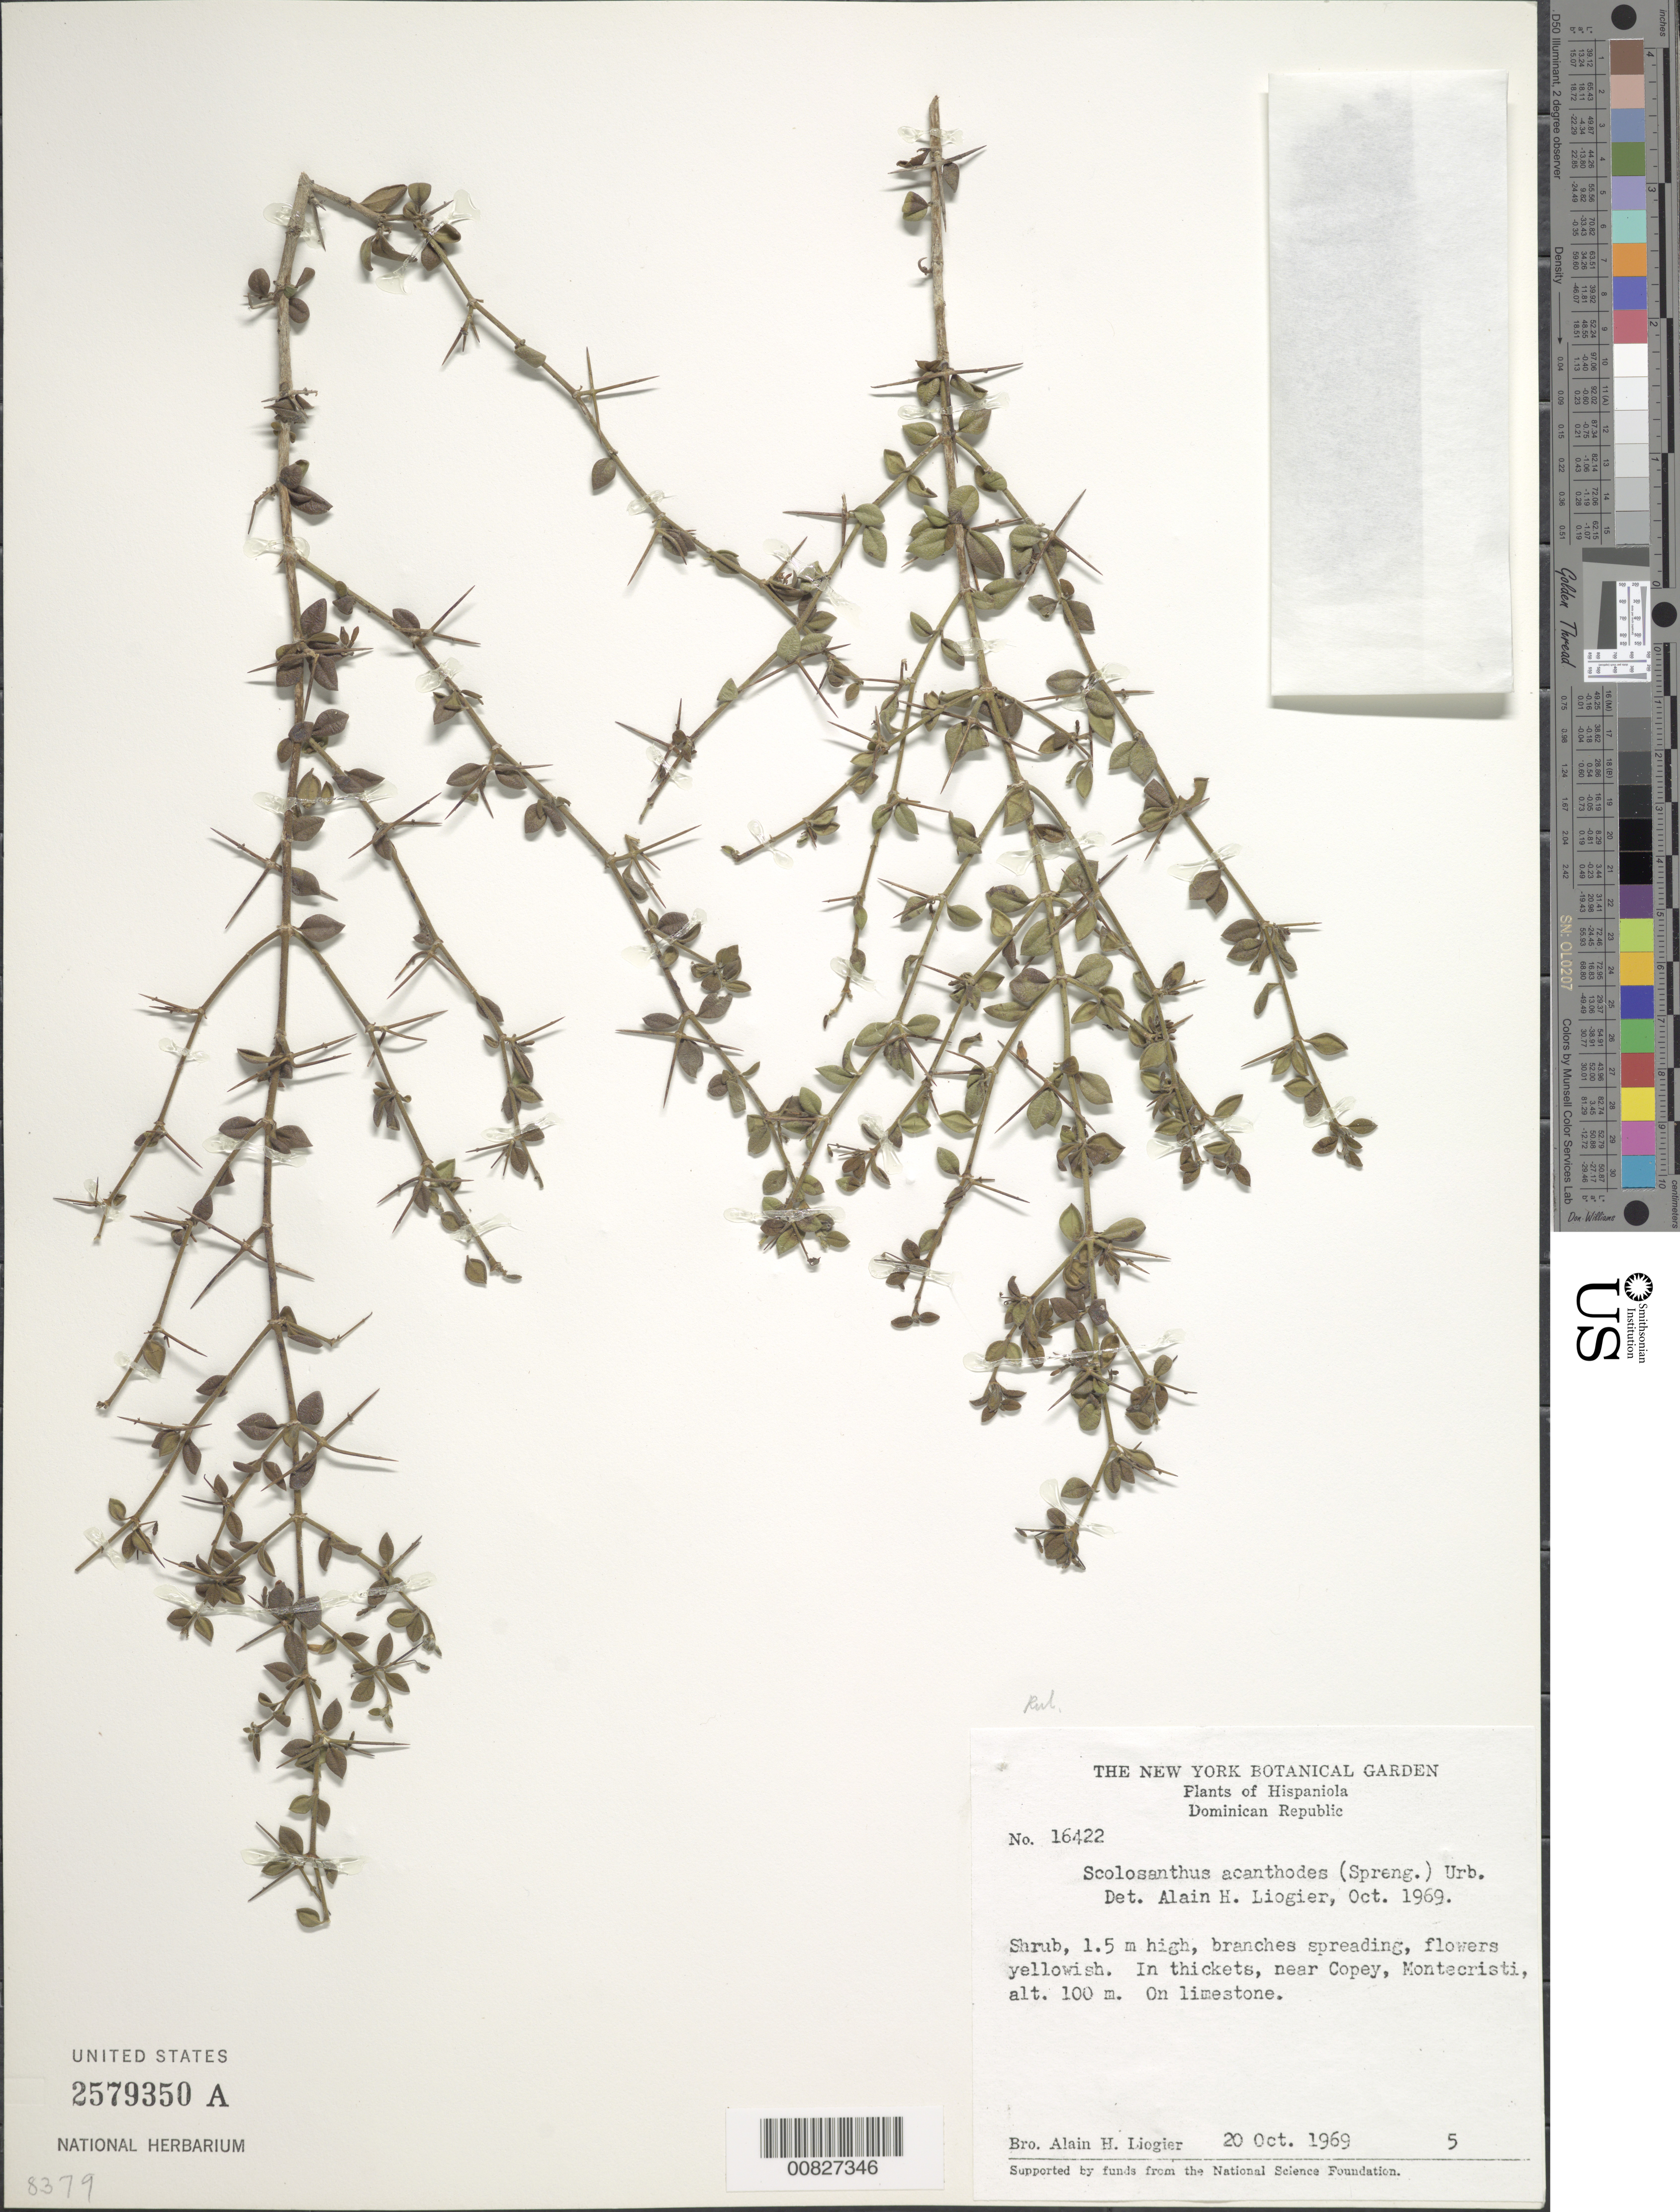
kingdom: Plantae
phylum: Tracheophyta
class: Magnoliopsida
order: Gentianales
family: Rubiaceae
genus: Scolosanthus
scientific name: Scolosanthus acanthodes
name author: (Spreng.) Urb.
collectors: A. H. Liogier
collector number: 16422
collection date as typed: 20 Oct 1969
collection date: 1969-10-20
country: Dominican Republic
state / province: Monte Cristi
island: Hispaniola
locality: Near Copey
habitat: In thickets on limestone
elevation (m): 100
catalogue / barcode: US 2579350